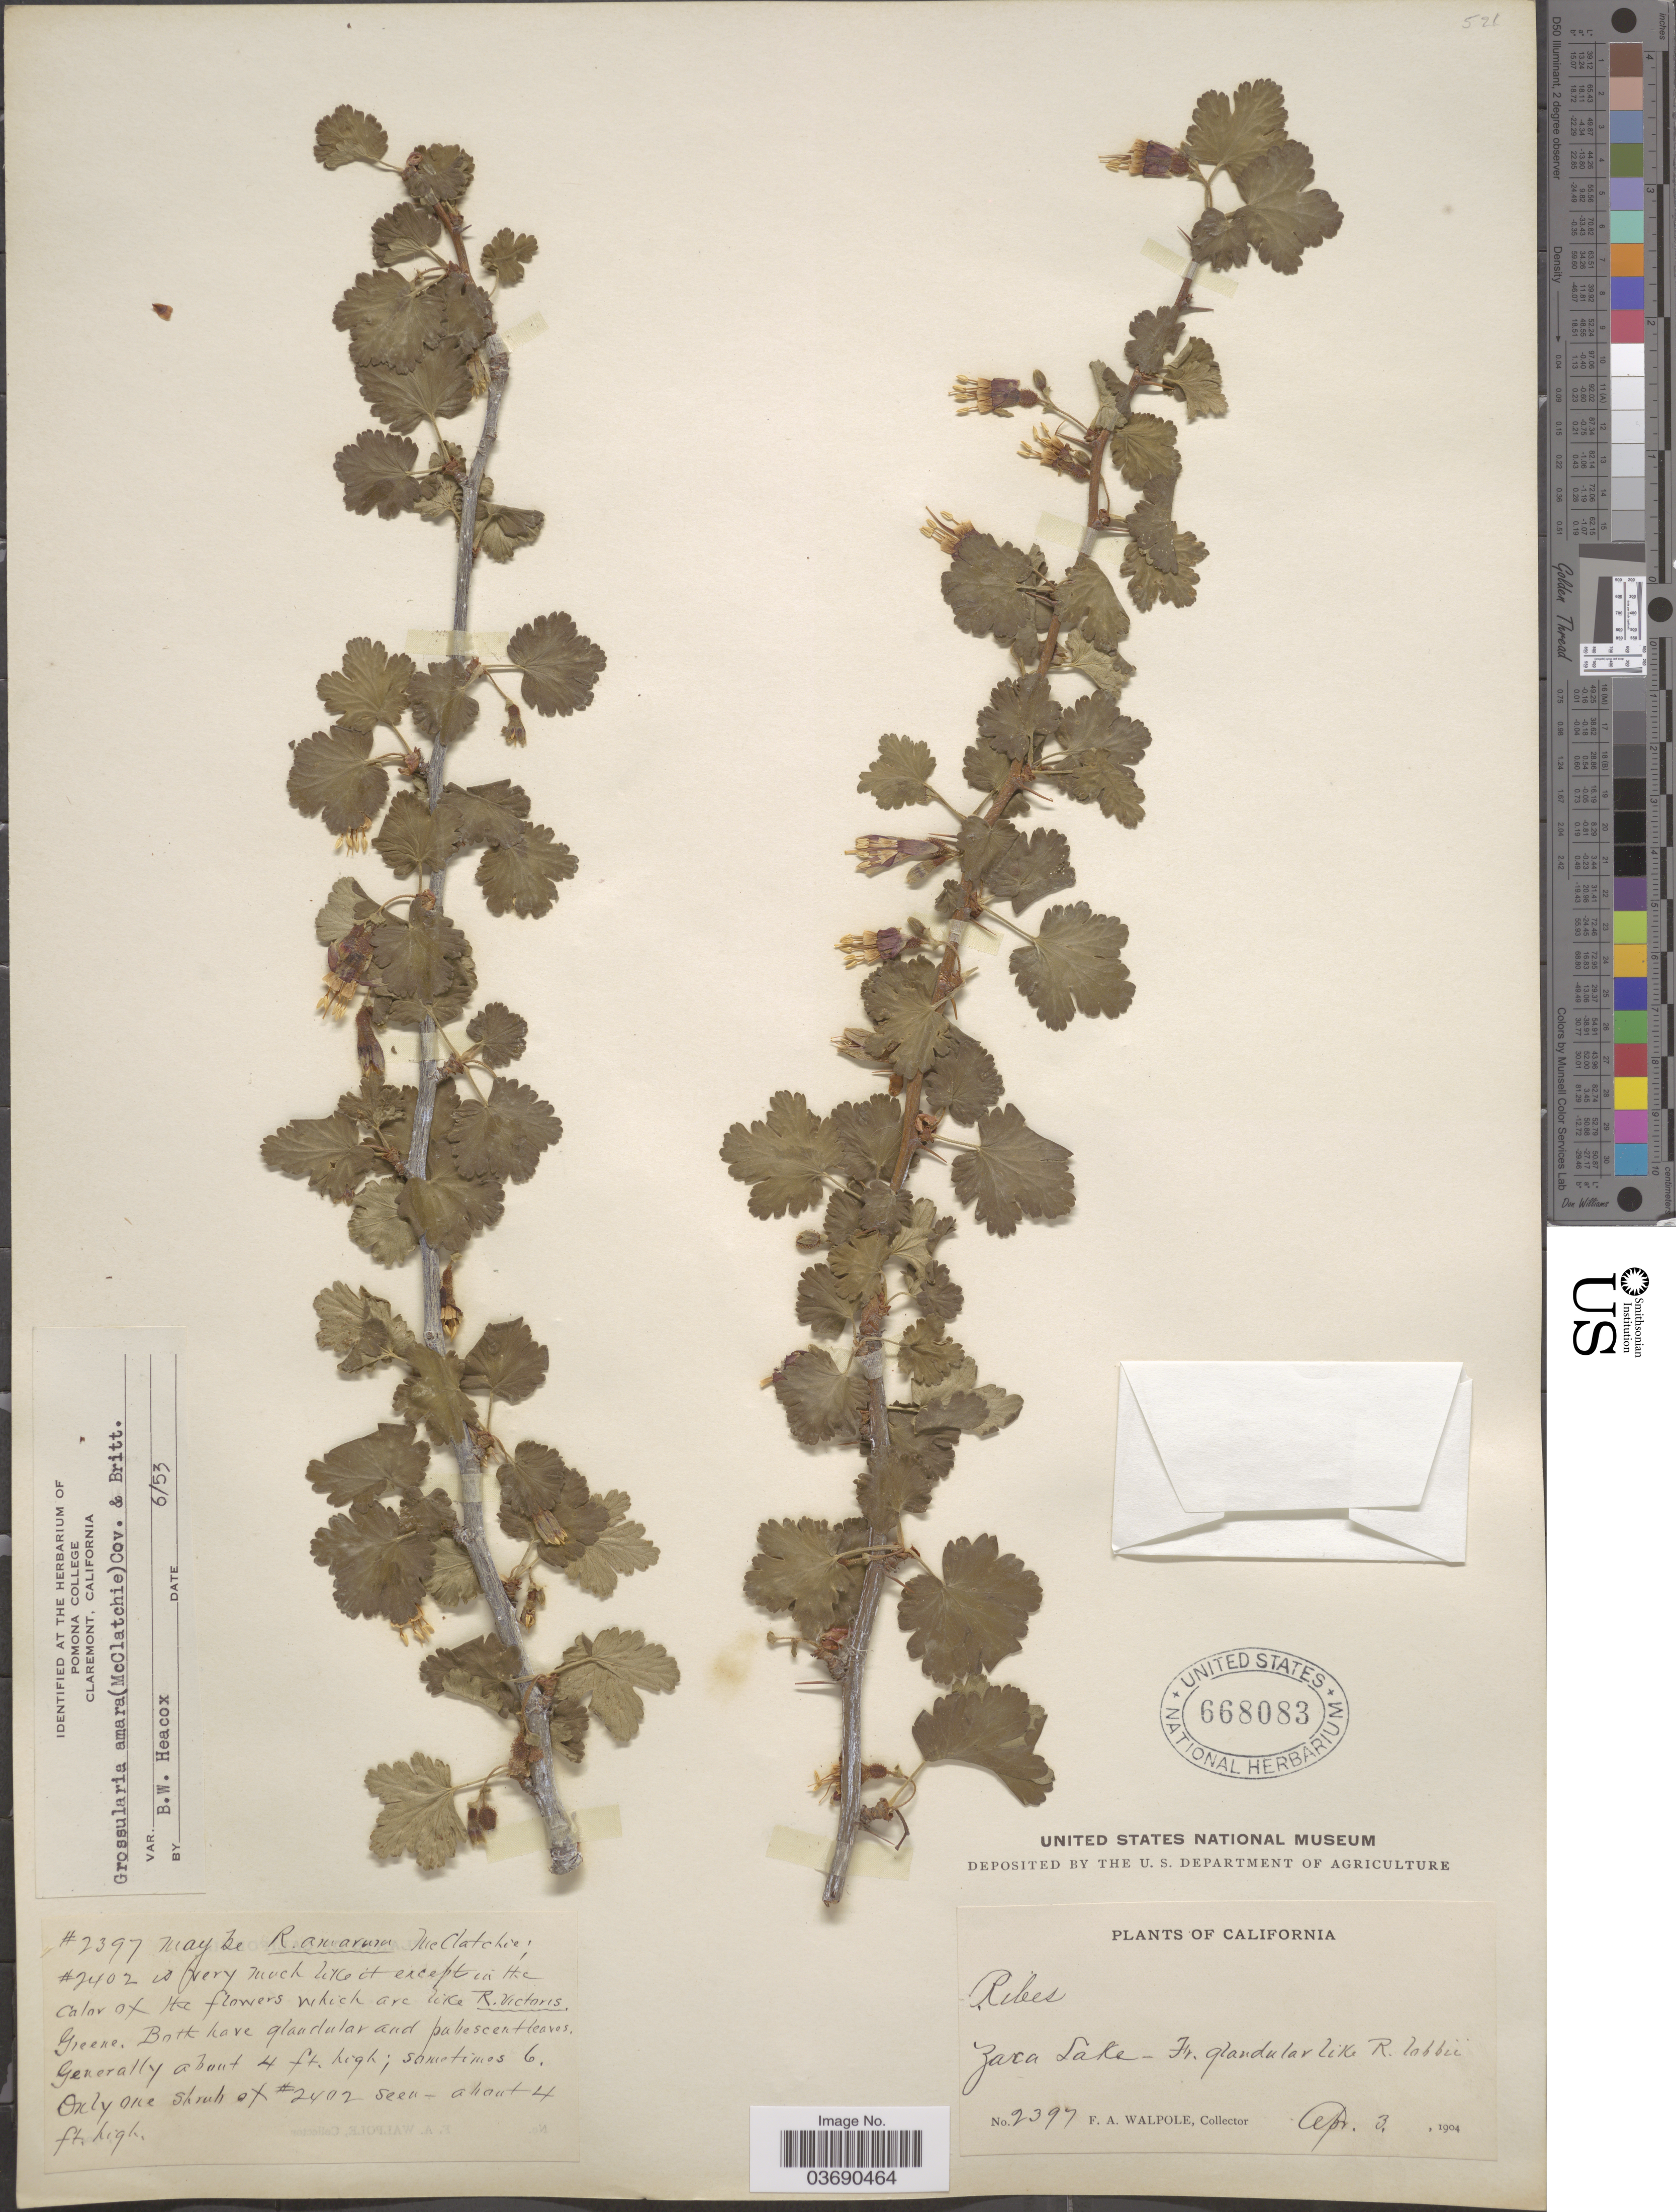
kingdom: Plantae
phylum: Tracheophyta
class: Magnoliopsida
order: Saxifragales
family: Grossulariaceae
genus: Ribes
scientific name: Ribes amarum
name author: McClatchie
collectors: F. Walpole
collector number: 2397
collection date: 1904-04-03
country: United States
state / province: California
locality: Zaca Lake.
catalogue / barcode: US 668083